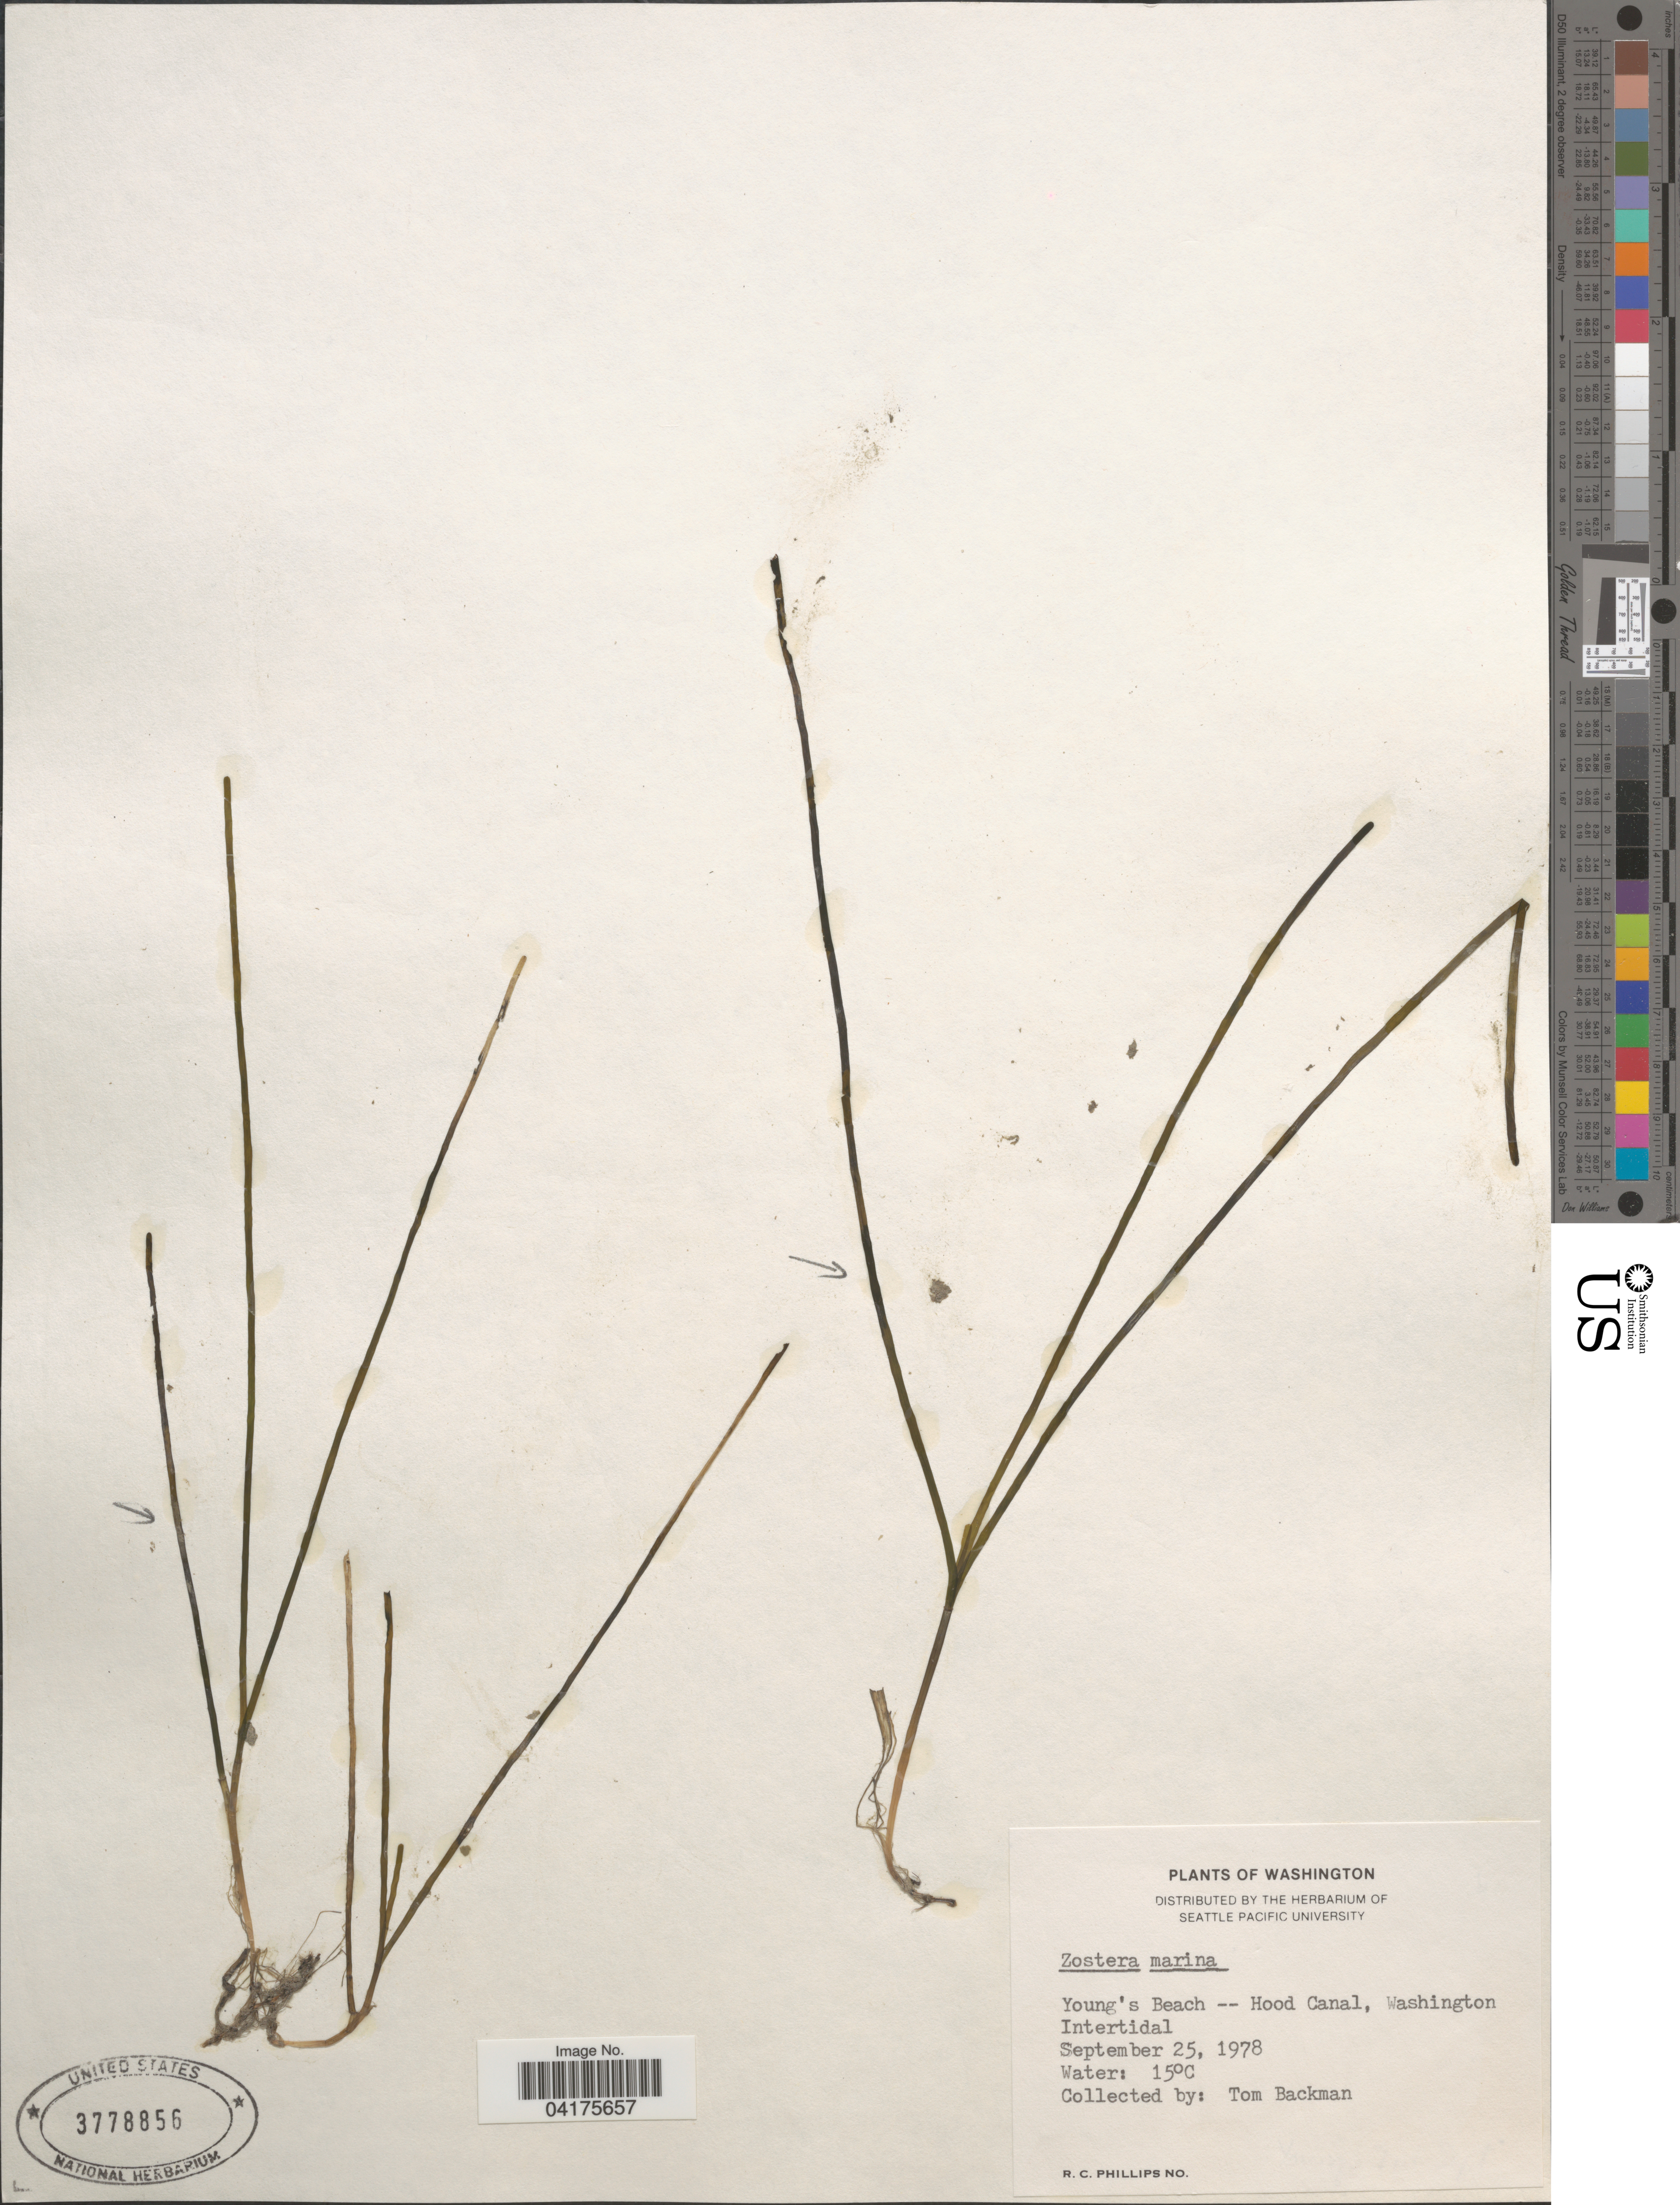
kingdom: Plantae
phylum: Tracheophyta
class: Liliopsida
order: Alismatales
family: Zosteraceae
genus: Zostera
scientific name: Zostera marina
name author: L.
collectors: T. Backman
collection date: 1978-09-25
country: United States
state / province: Washington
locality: Young's Beach -- Hood Canal.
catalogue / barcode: US 3778856